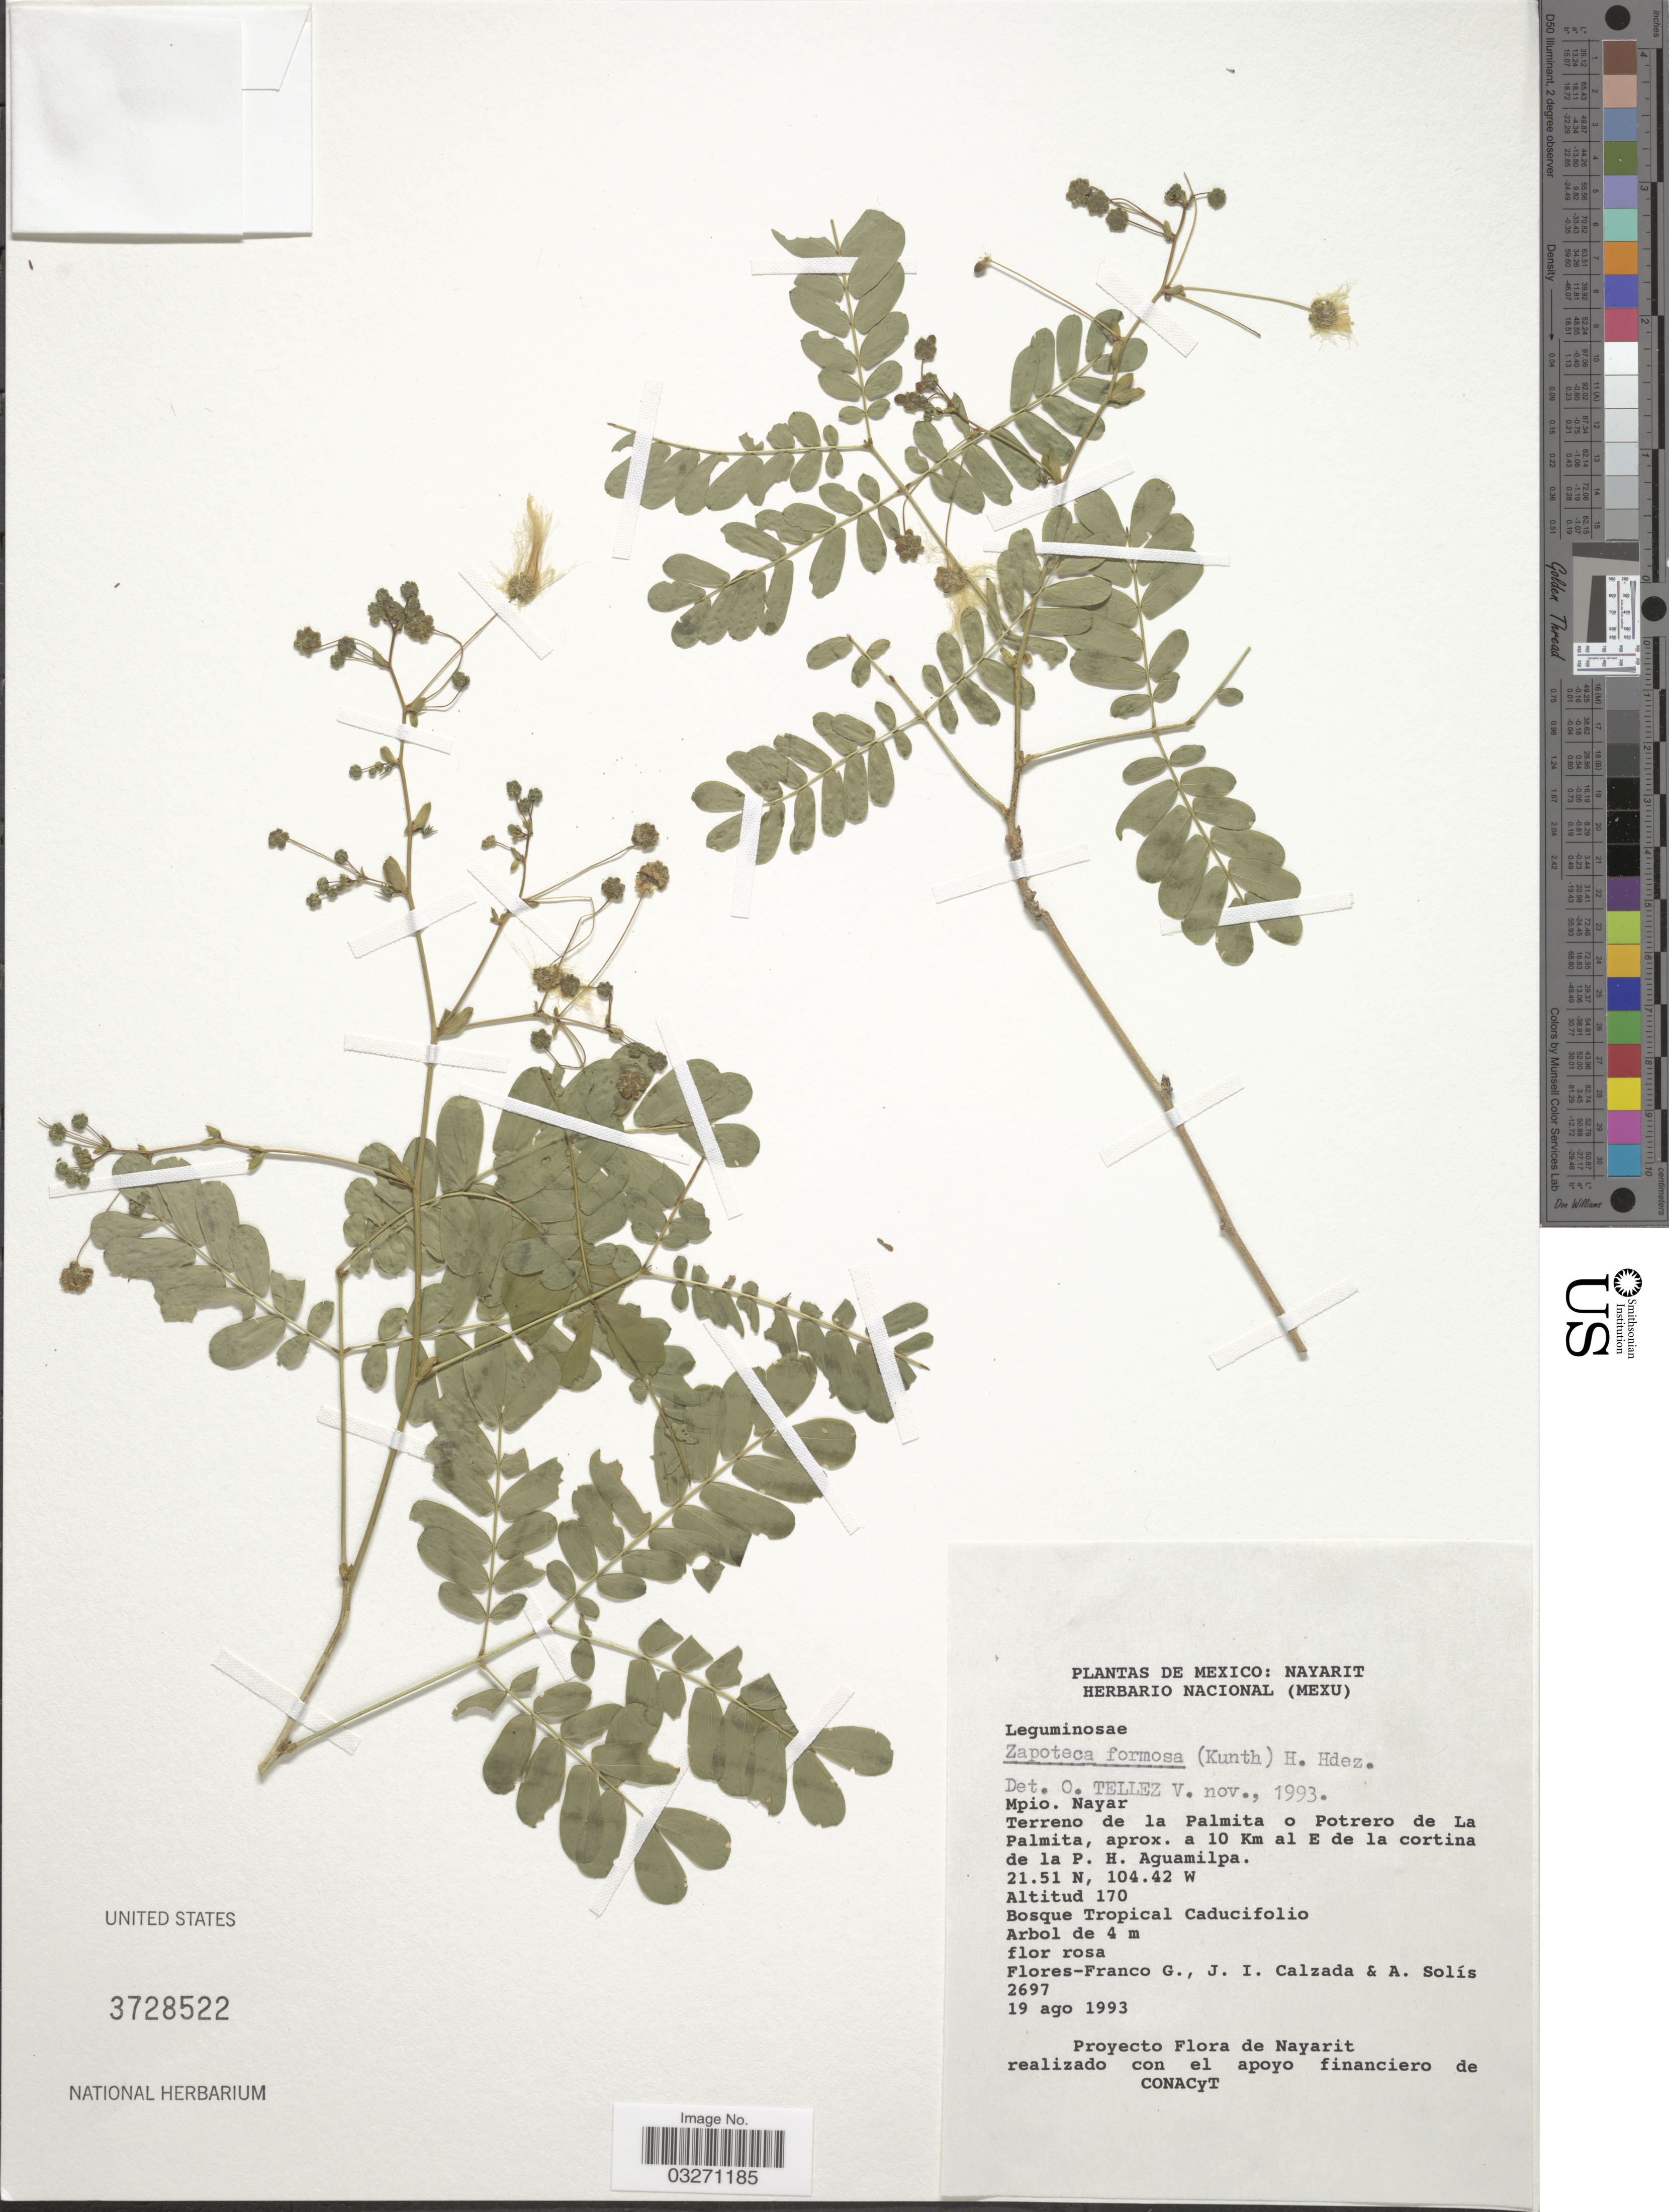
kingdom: Plantae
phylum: Tracheophyta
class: Magnoliopsida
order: Fabales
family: Fabaceae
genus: Zapoteca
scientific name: Zapoteca formosa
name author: (Kunth) H.M. Hern.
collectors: G. Flores F., J. I. Calzada & A. Solis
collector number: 2697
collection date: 1993-08-19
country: Mexico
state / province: Nayarit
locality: Mpio. Nayar, Terreno de la Palmita o Potrero de La Palmita, aprox. a 10 Km al E de la cortina de la P.H. Aguamilpa.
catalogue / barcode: US 3728522